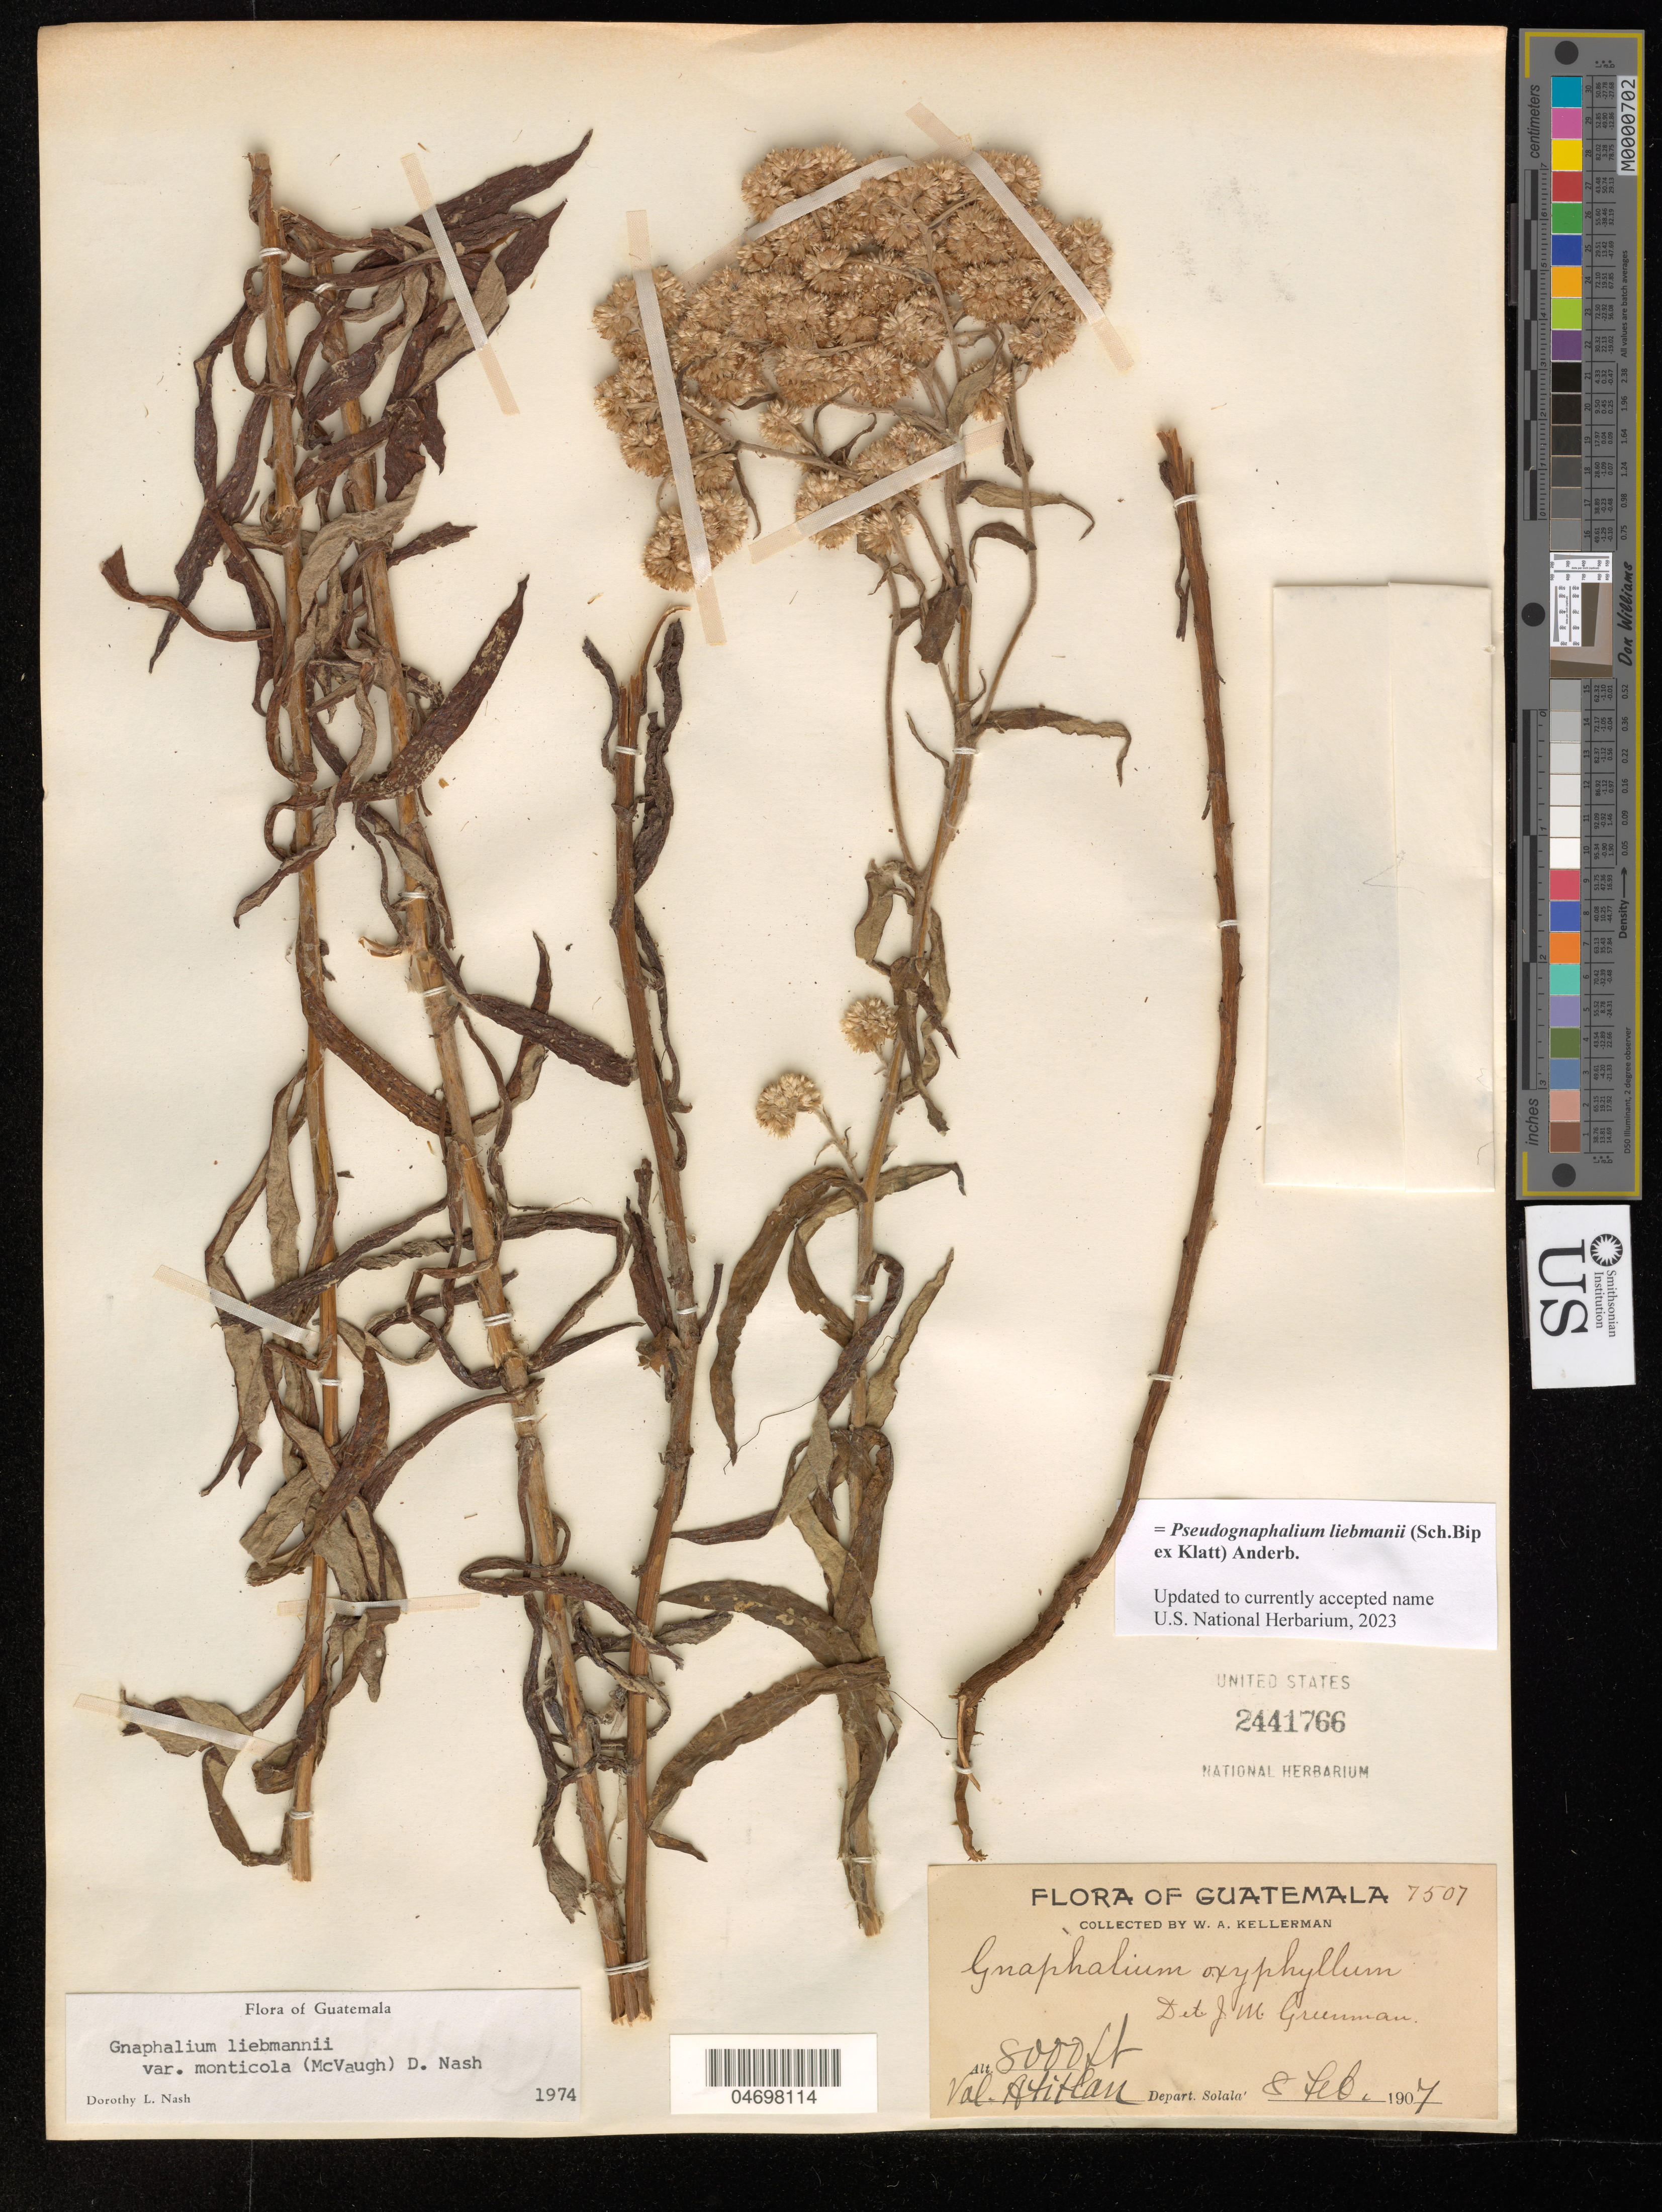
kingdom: Plantae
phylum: Tracheophyta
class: Magnoliopsida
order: Asterales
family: Asteraceae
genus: Pseudognaphalium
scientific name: Pseudognaphalium liebmannii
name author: (Sch. Bip. ex Klatt) Anderb.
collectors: W. Kellerman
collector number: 7507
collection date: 1907-02-08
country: Guatemala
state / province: Sololá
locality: Vol. Acatenango.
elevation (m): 2438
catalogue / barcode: US 2441766